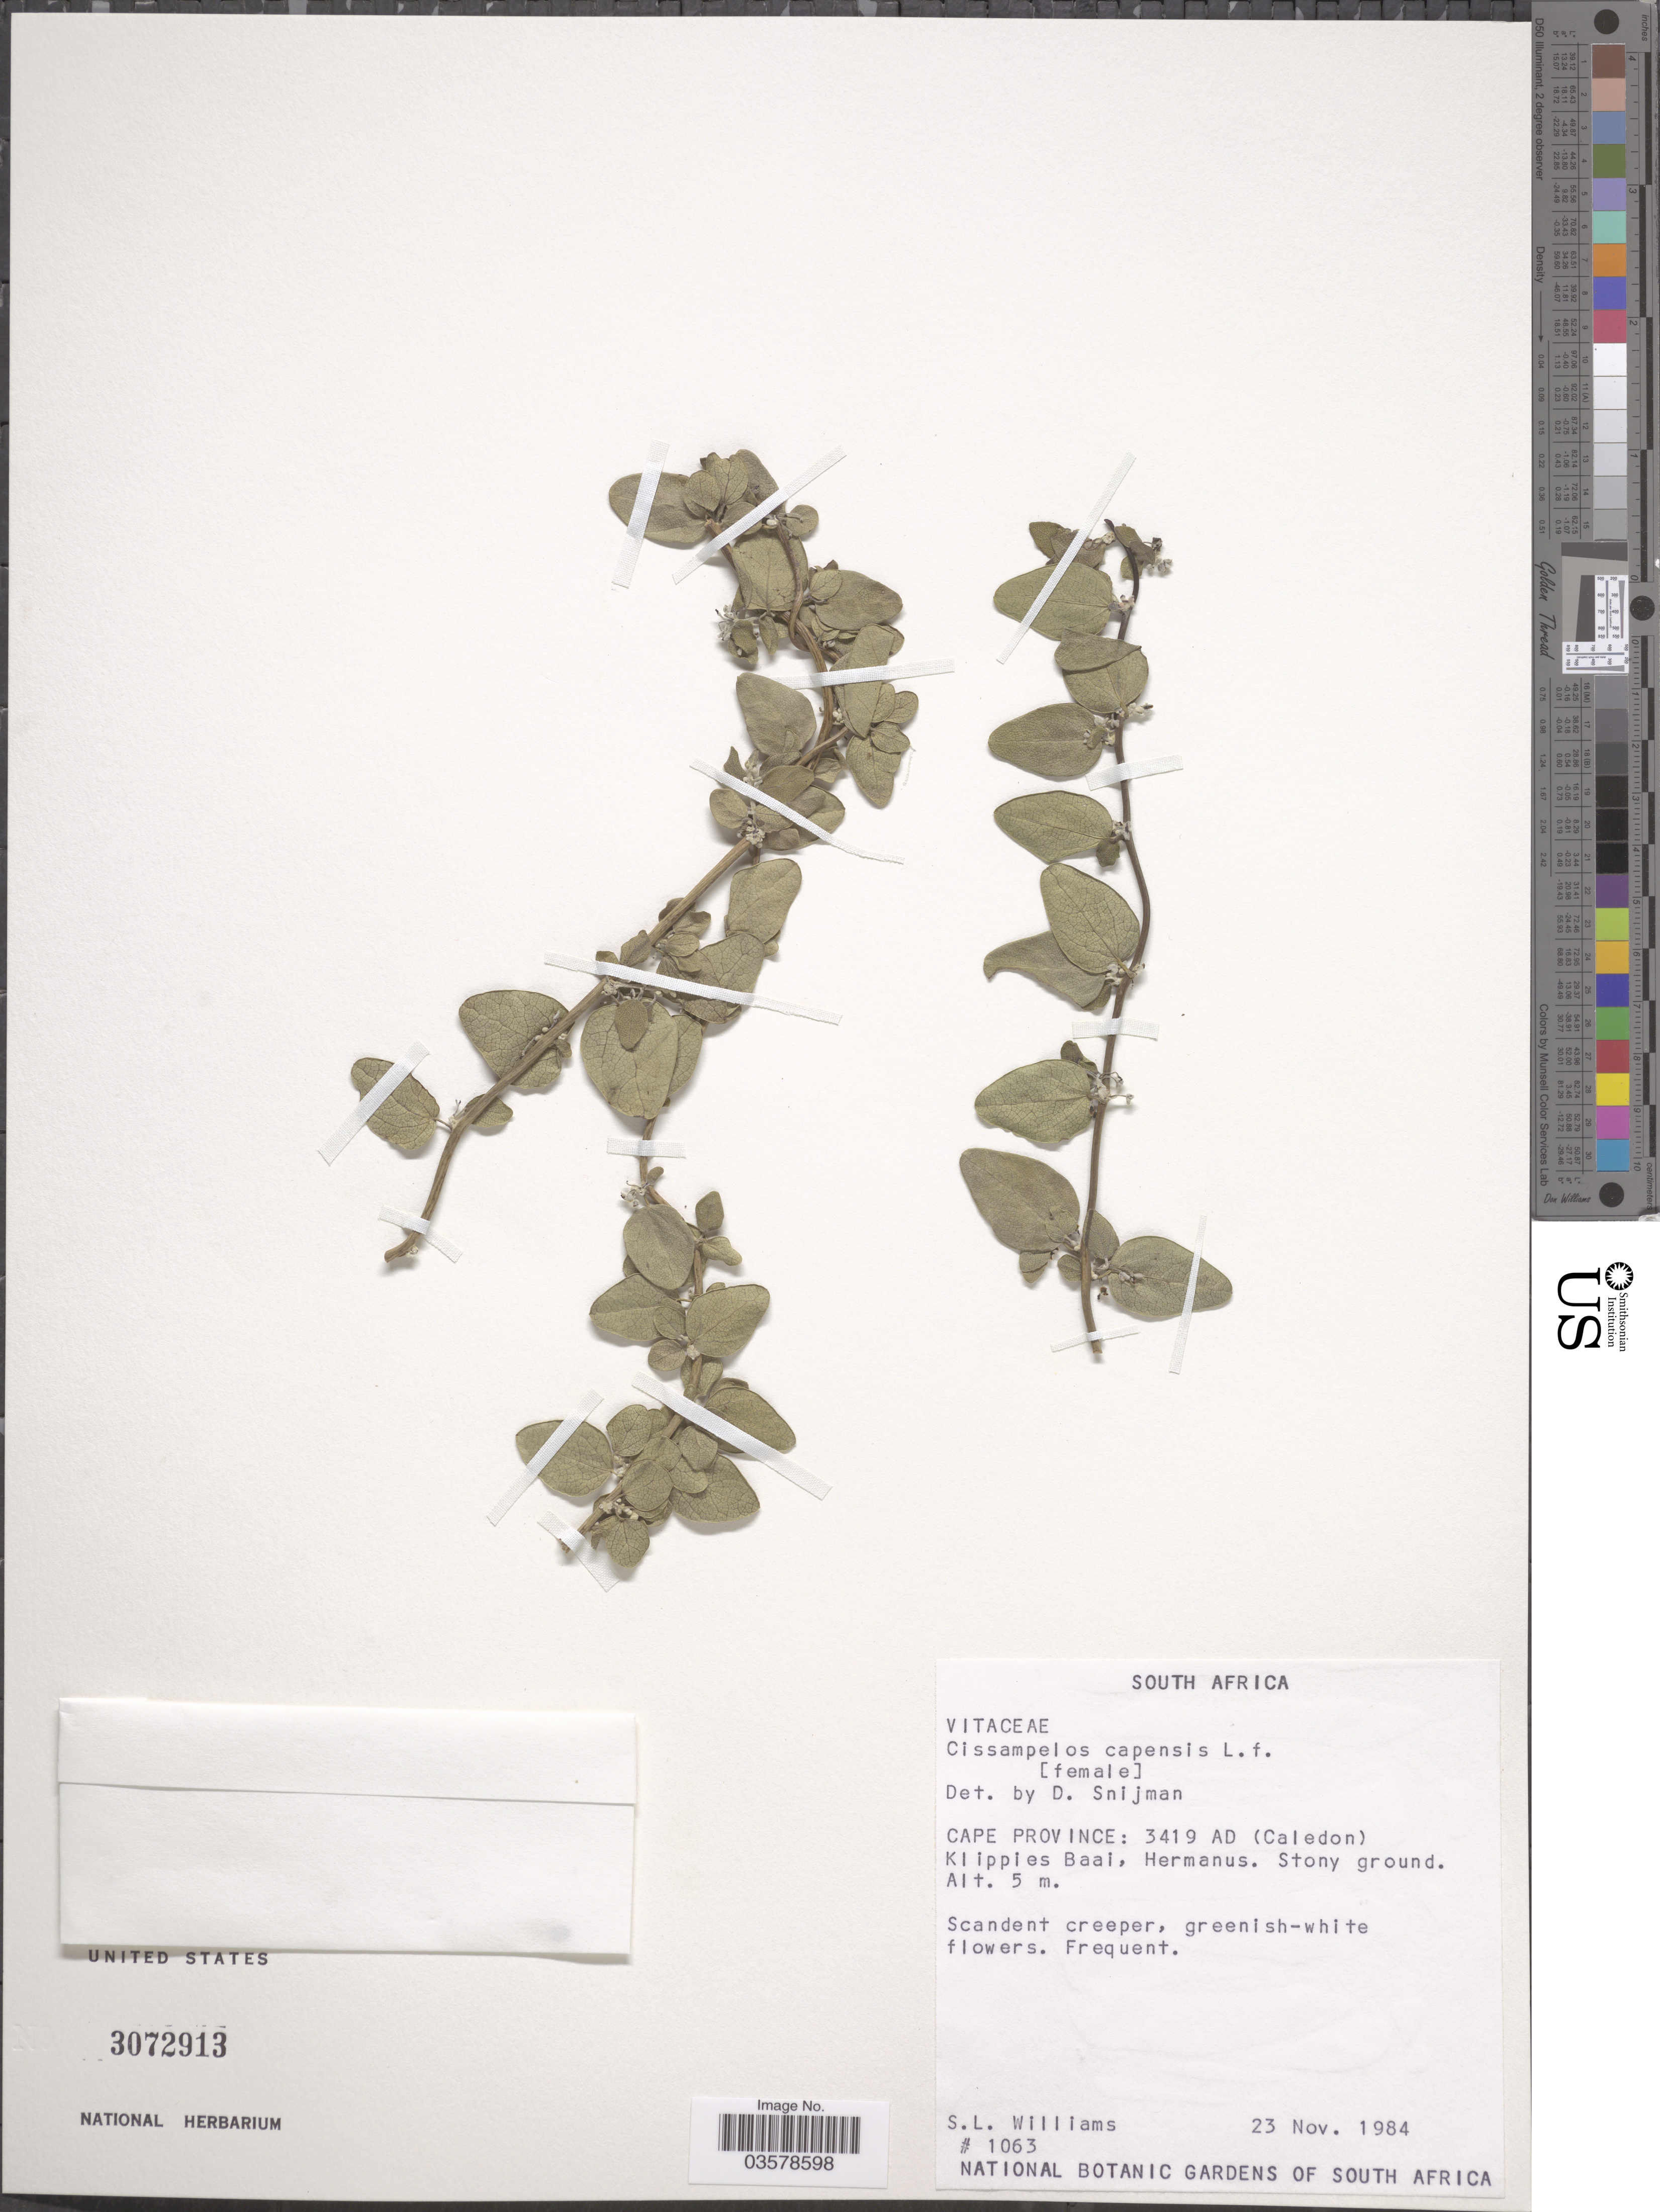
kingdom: Plantae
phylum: Tracheophyta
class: Magnoliopsida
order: Ranunculales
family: Menispermaceae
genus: Cissampelos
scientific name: Cissampelos capensis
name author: L. f.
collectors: S. L. Williams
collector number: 1063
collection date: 1984-11-23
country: South Africa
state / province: Western Cape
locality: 3419 AD (Caledon) Klippies Baai, Hermanus.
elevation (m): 5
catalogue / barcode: US 3072913